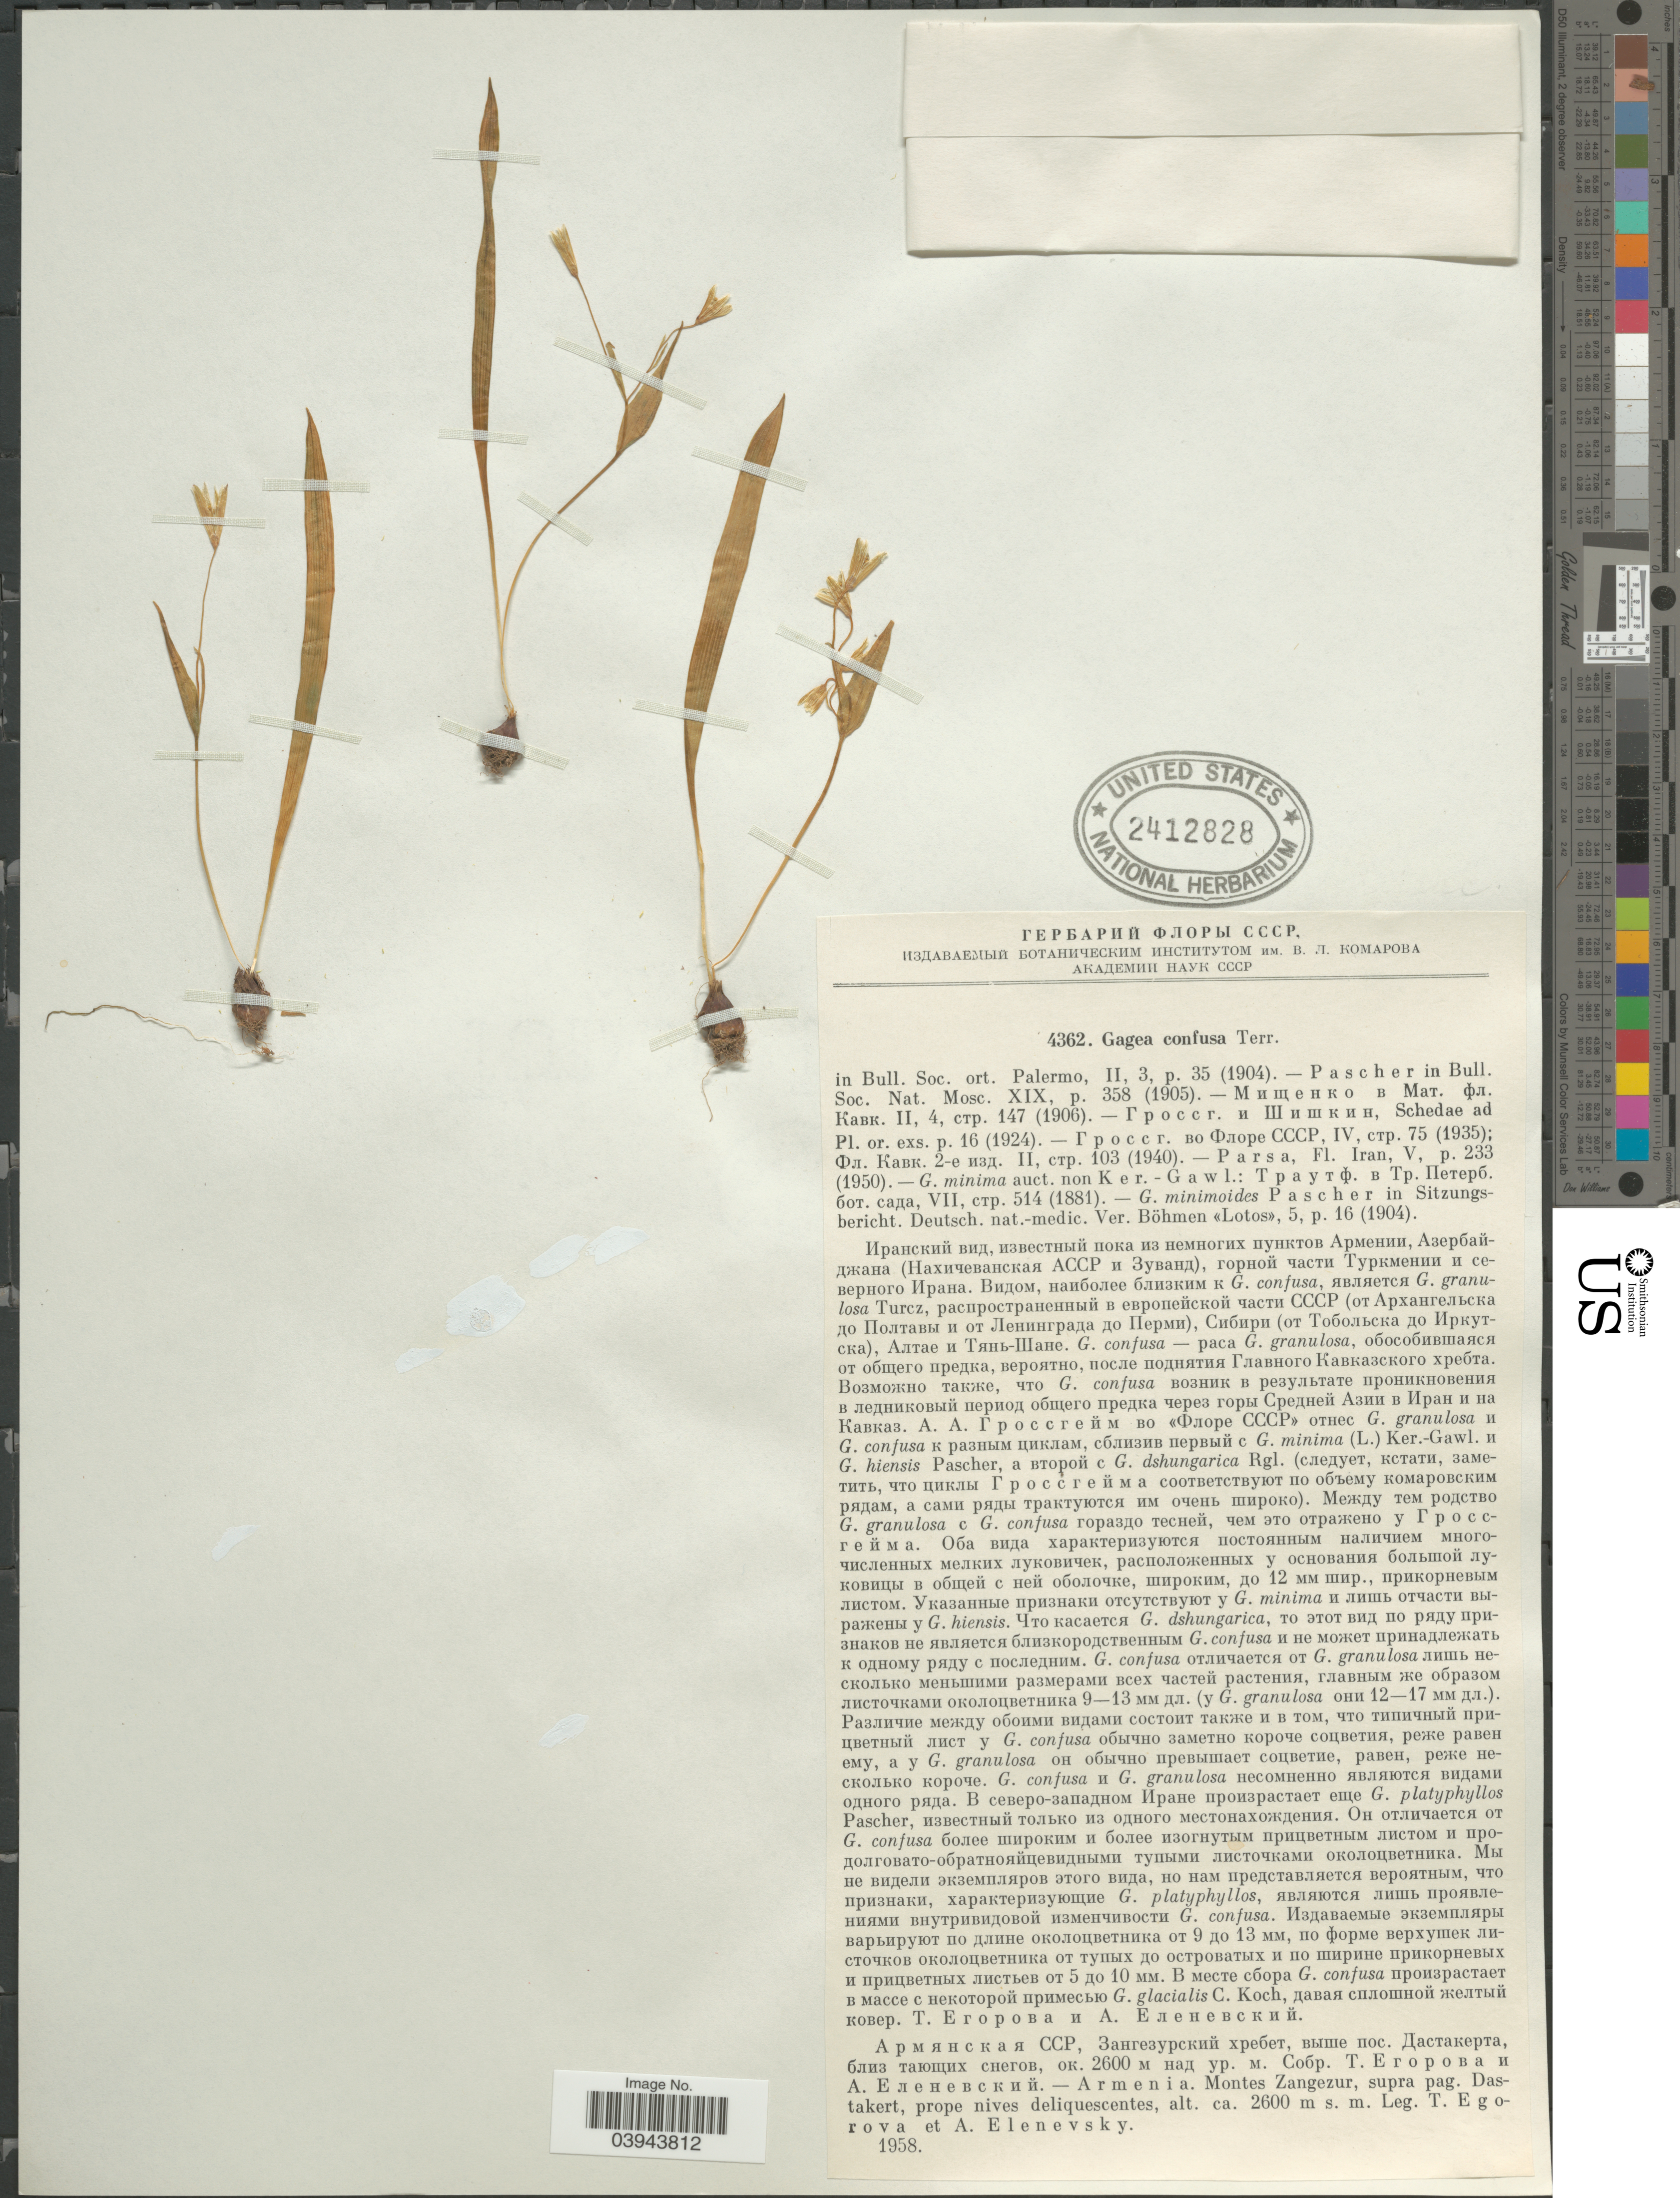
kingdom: Plantae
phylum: Tracheophyta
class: Liliopsida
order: Liliales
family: Liliaceae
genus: Gagea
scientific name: Gagea confusa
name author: A. Terracc.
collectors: T. V. Egorova & A. Elenevsky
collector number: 4362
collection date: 1958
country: Armenia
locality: Montes Zangezur, supra pag. Dastakert, prope nives deliquescentes.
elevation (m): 2600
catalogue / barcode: US 2412828